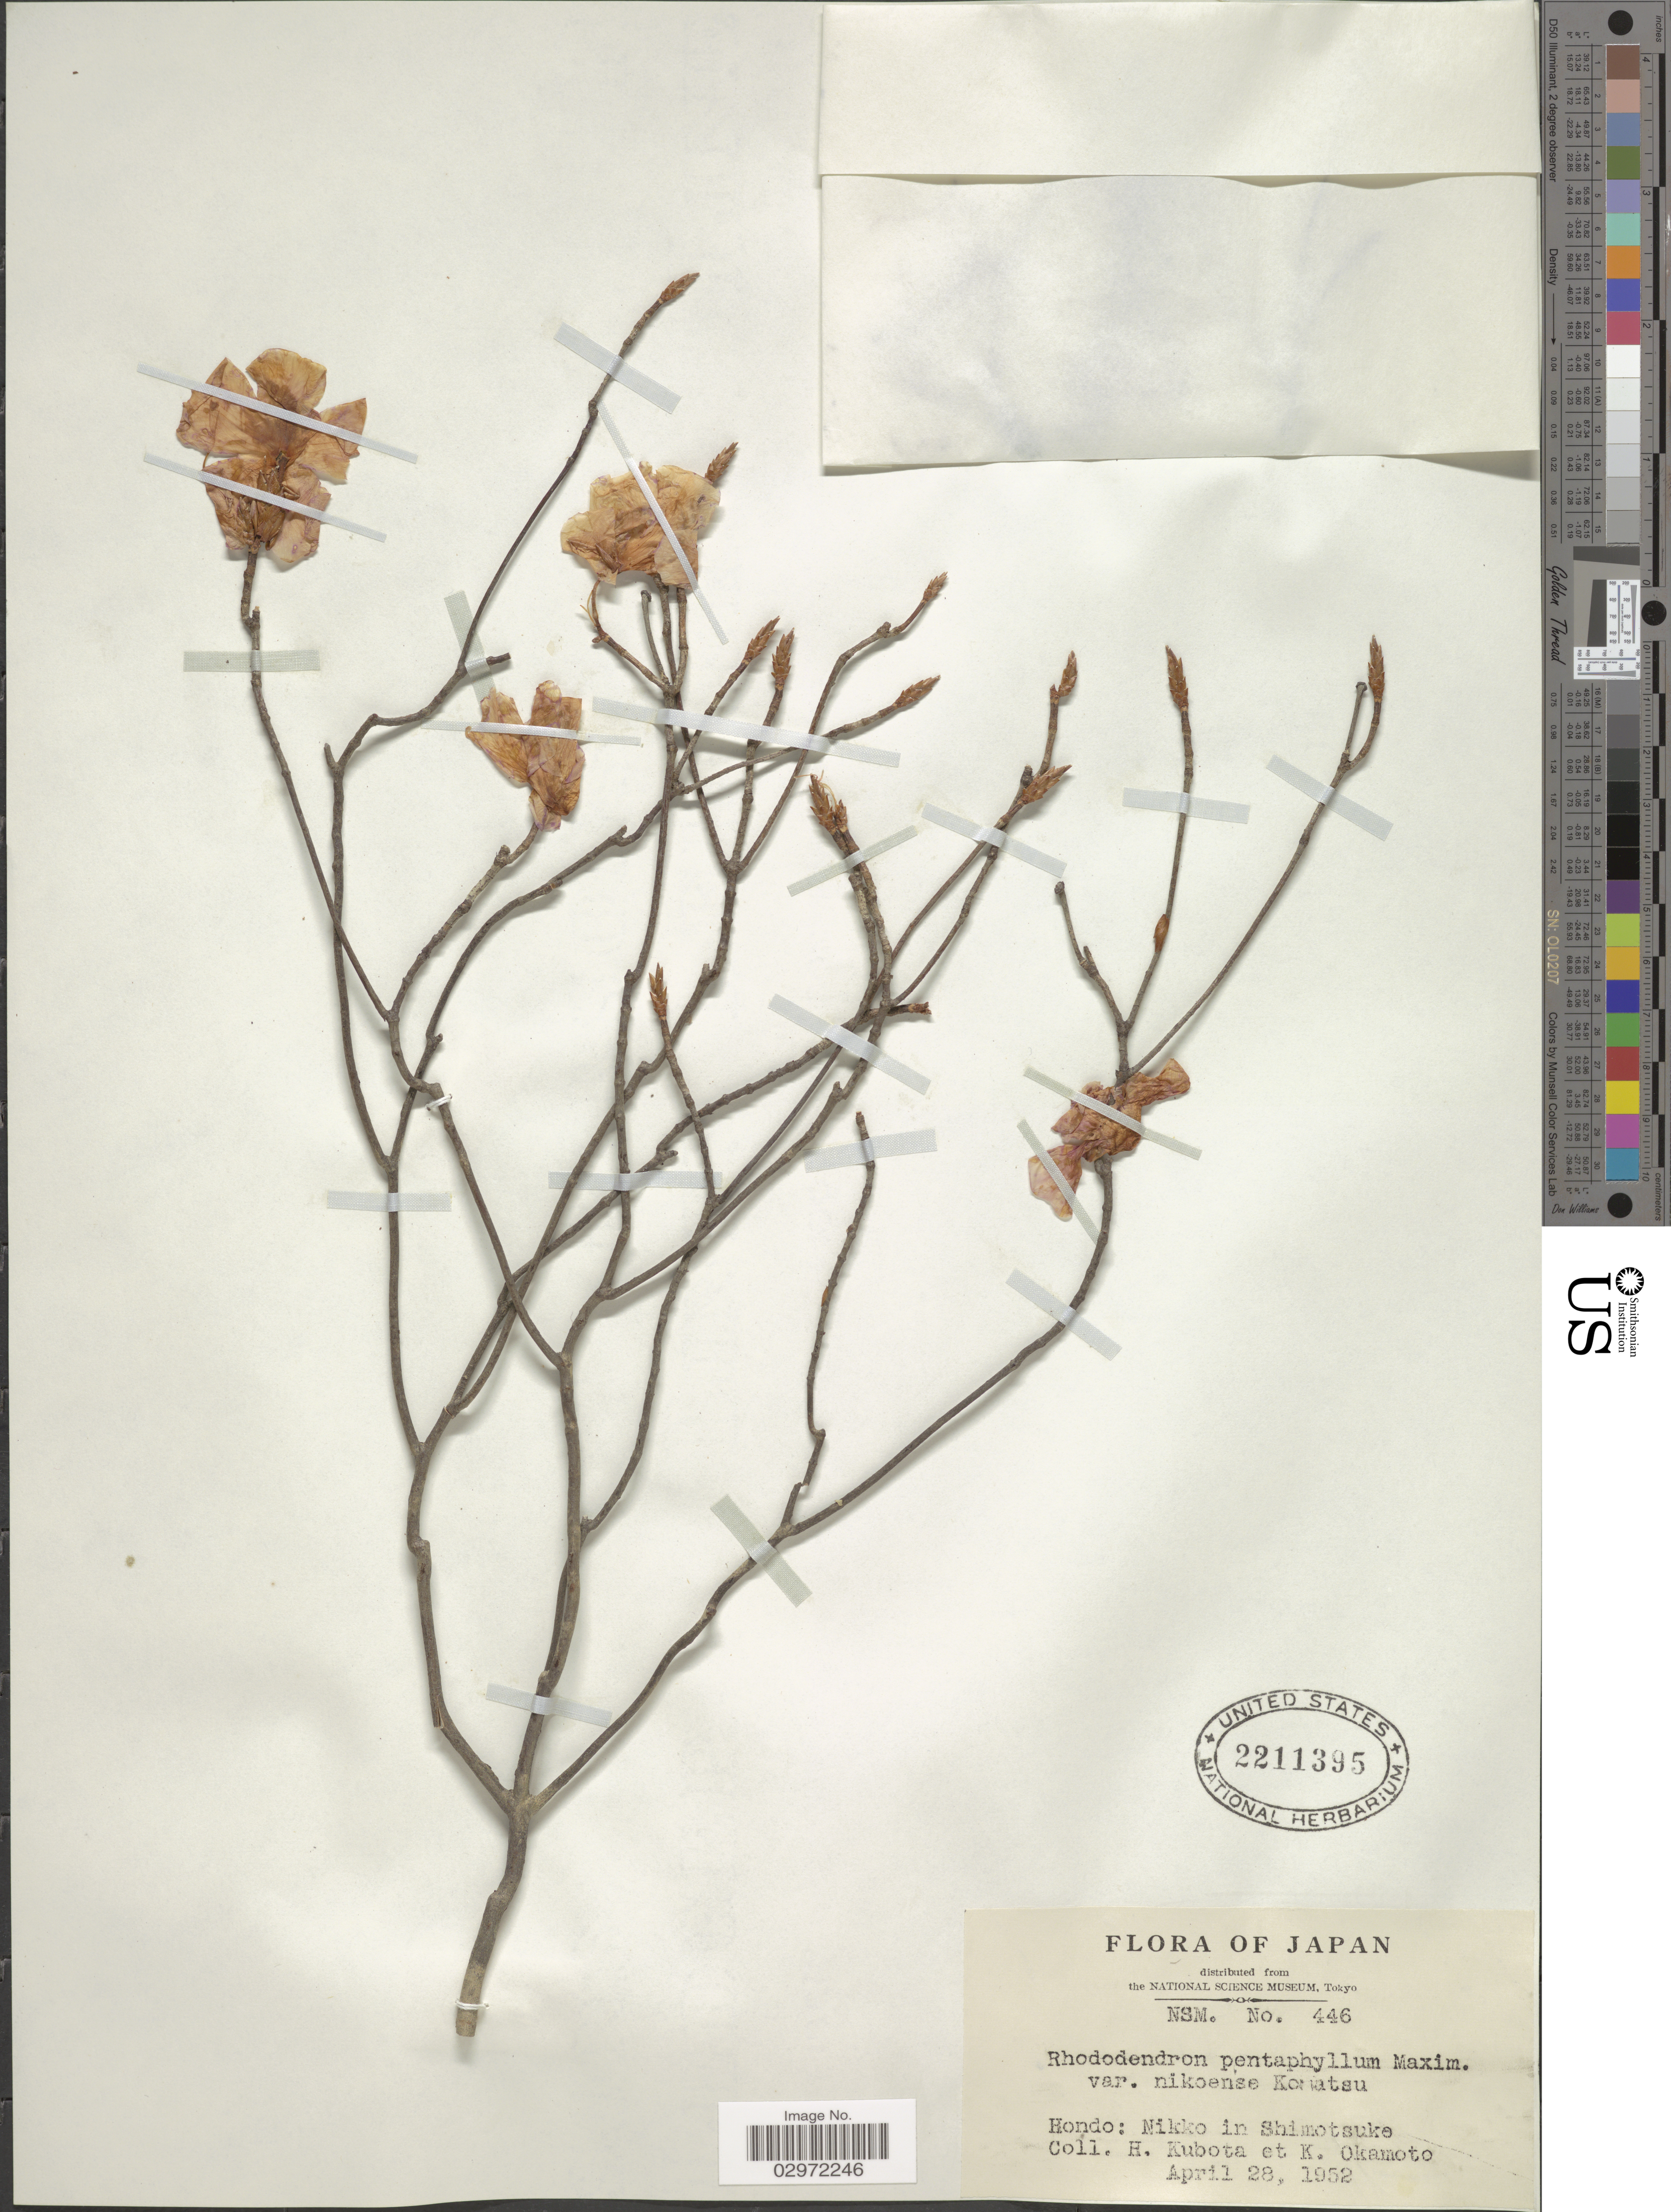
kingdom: Plantae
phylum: Tracheophyta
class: Magnoliopsida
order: Ericales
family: Ericaceae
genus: Rhododendron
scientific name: Rhododendron pentaphyllum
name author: Maxim.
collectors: H. Kubota & K. Okamoto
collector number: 446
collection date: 1952-04-28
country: Japan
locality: Hondo: Nikko in Shimotsuke.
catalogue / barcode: US 2211395